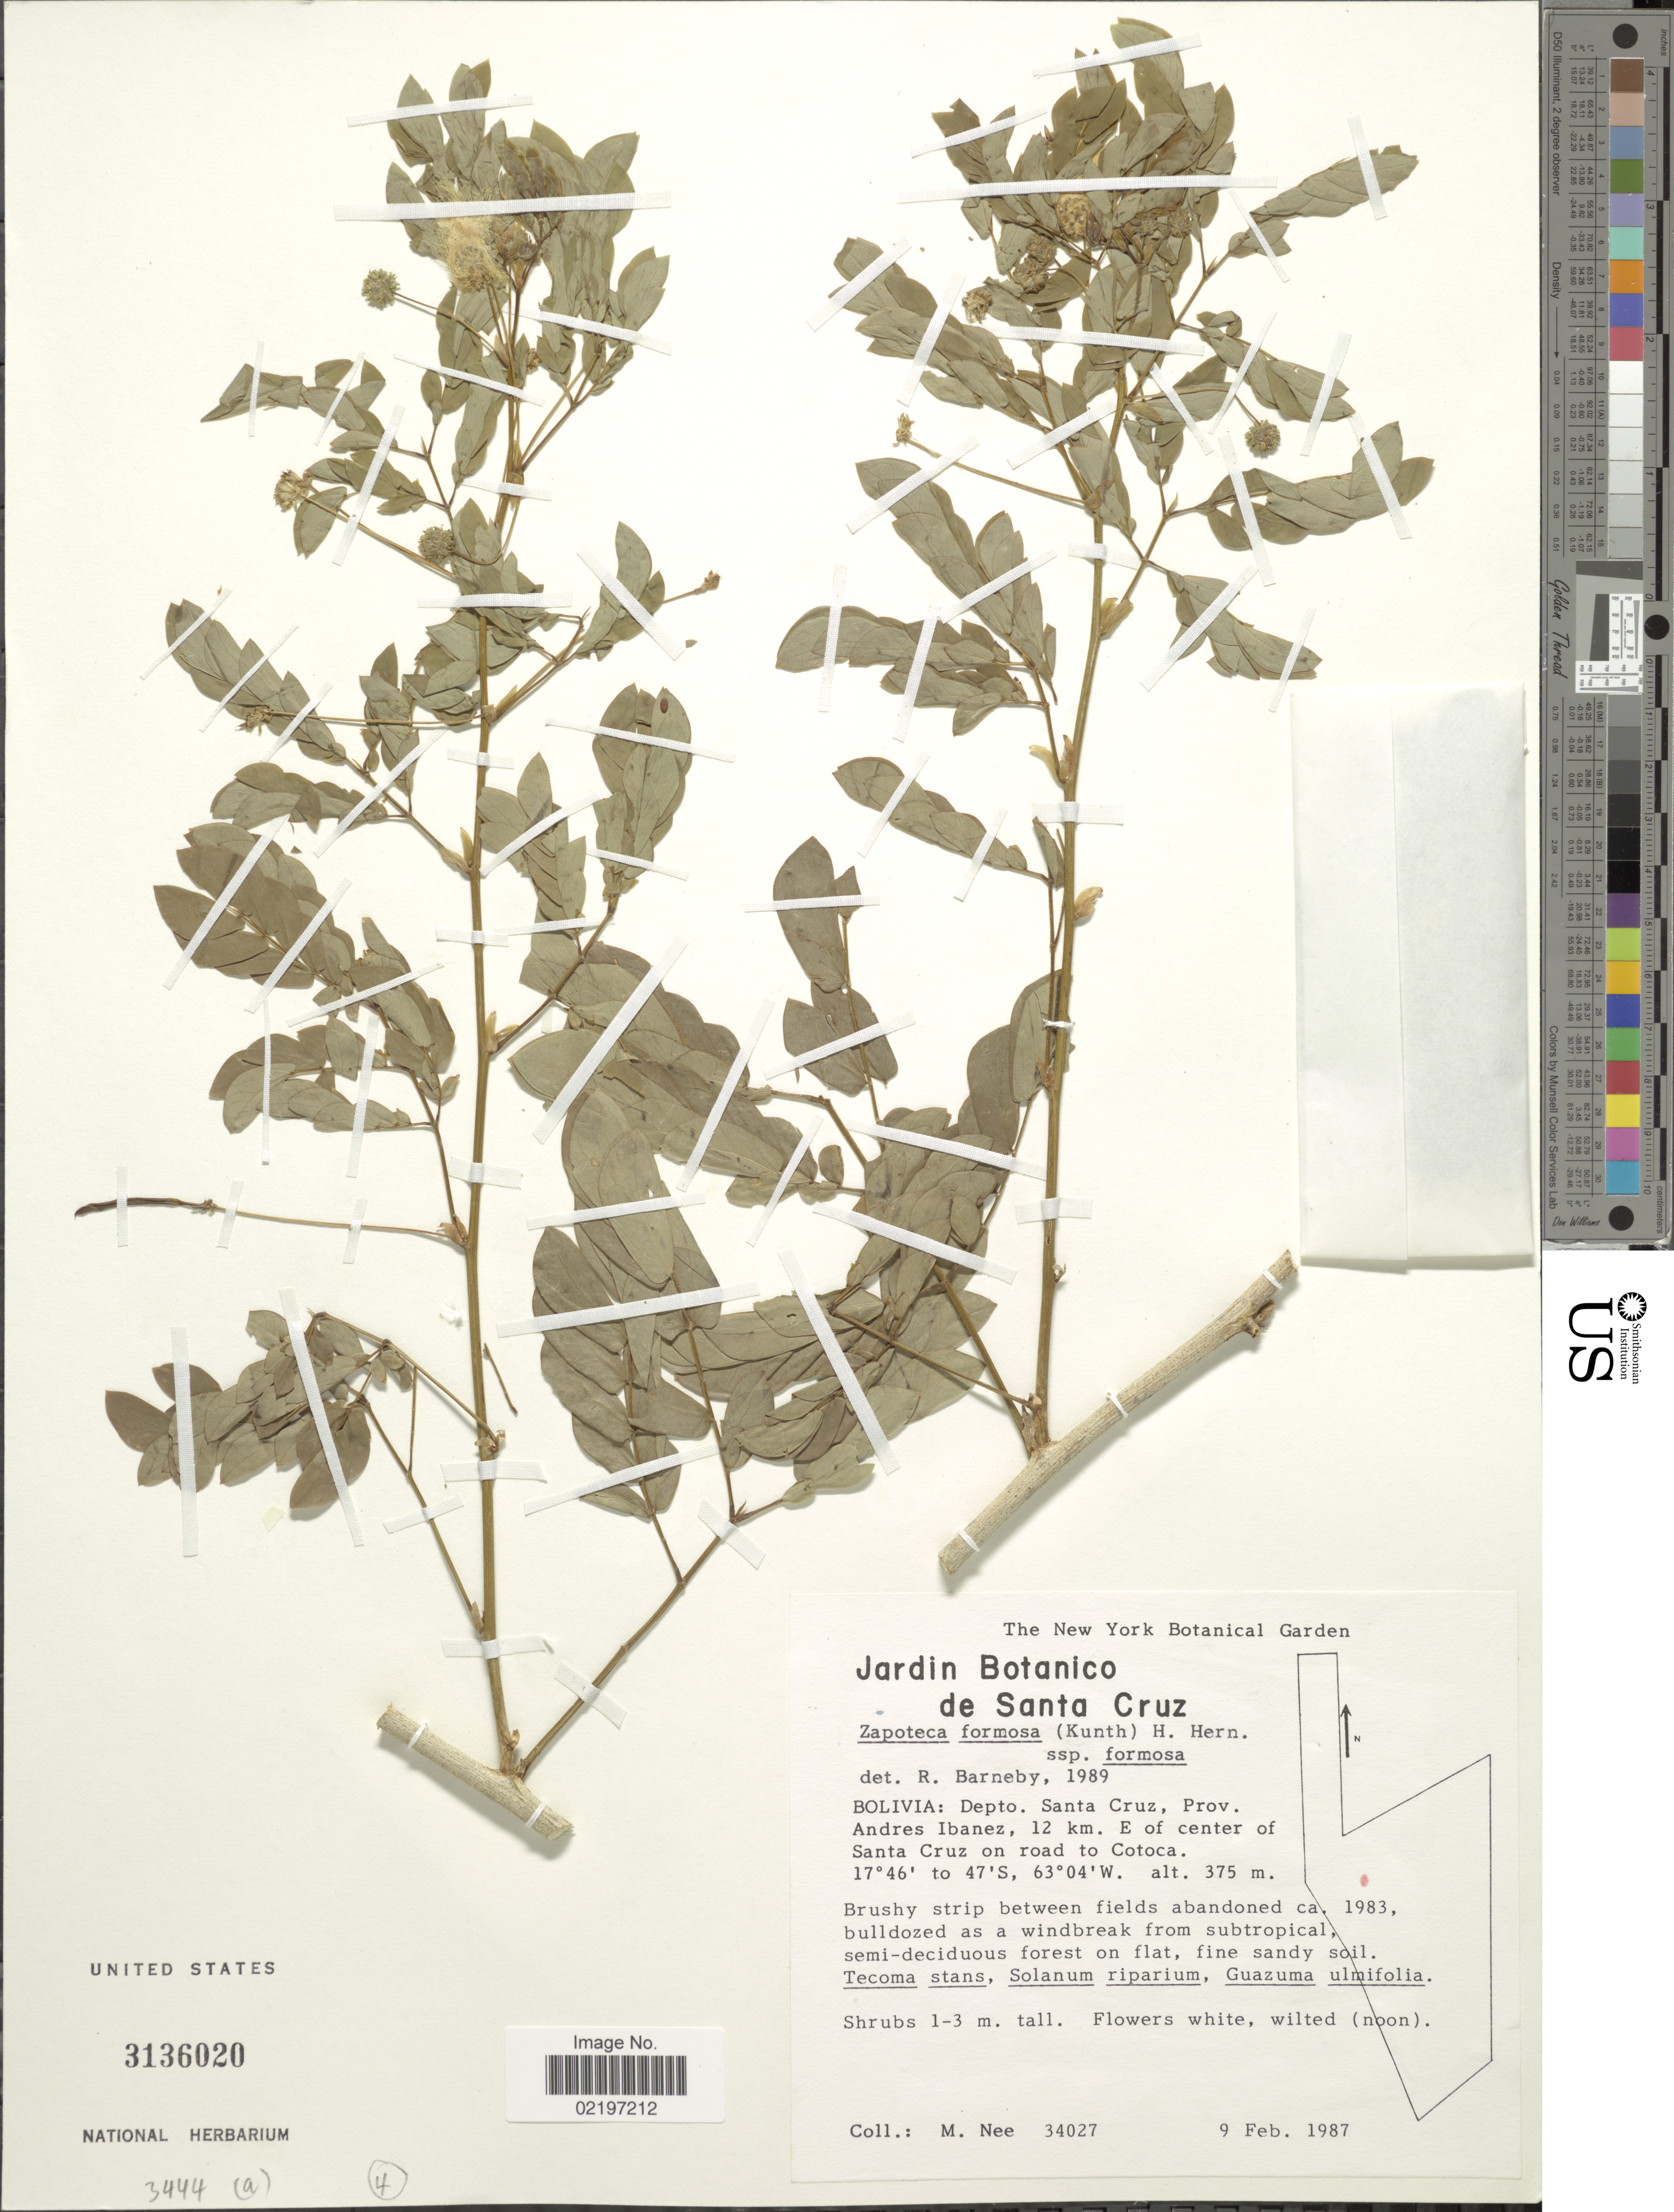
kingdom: Plantae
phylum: Tracheophyta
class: Magnoliopsida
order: Fabales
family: Fabaceae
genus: Zapoteca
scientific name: Zapoteca formosa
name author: (Kunth) H.M. Hern.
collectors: M. Nee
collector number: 34027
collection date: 1987-02-09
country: Bolivia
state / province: Santa Cruz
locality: Depto. Santo Cruz, Prov. Andres Ibanez, 12 km. E of center of Santa Cruz on road to Cotoca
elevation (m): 375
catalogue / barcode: US 3136020